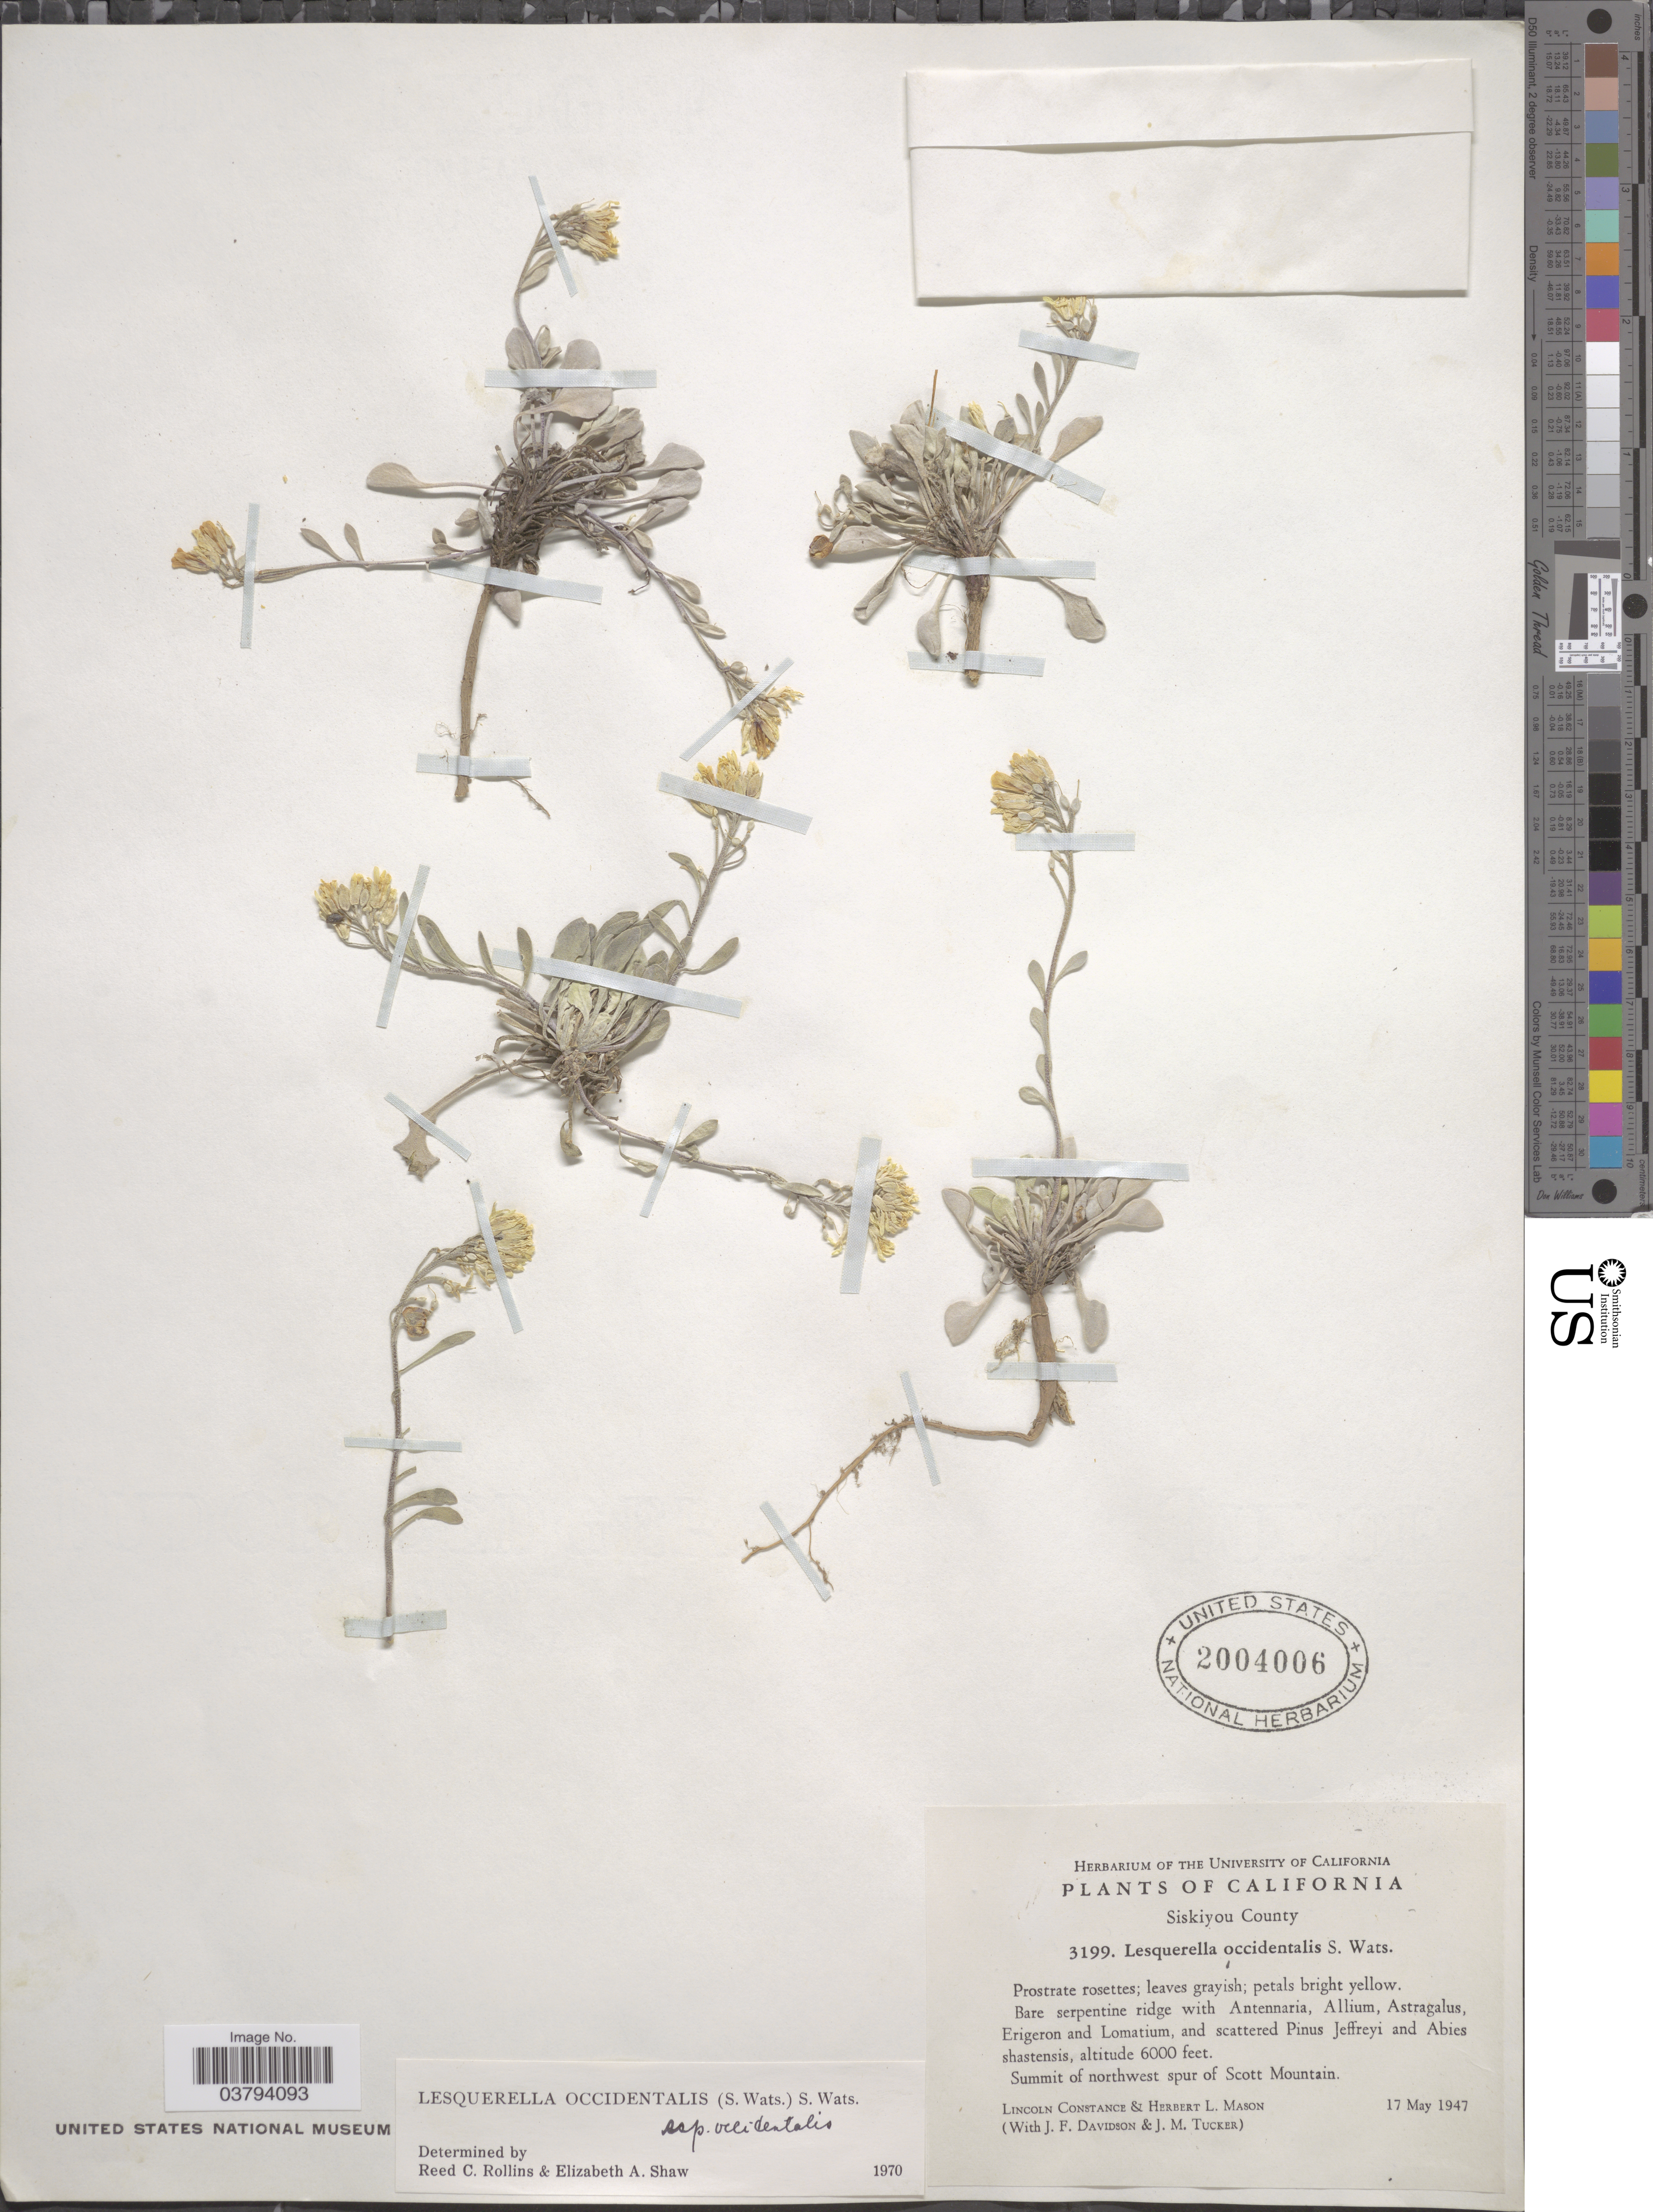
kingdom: Plantae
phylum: Tracheophyta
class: Magnoliopsida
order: Brassicales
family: Brassicaceae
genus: Lesquerella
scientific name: Lesquerella occidentalis var. occidentalis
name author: S. Watson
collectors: L. Constance, H. L. Mason, J. F. Davidson & J. M. Tucker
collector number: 3199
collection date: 1947-05-17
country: United States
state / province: California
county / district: Siskiyou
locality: Siskiyou County. Summit of northwest spur of Scott Mountain.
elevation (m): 1829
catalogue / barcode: US 2004006